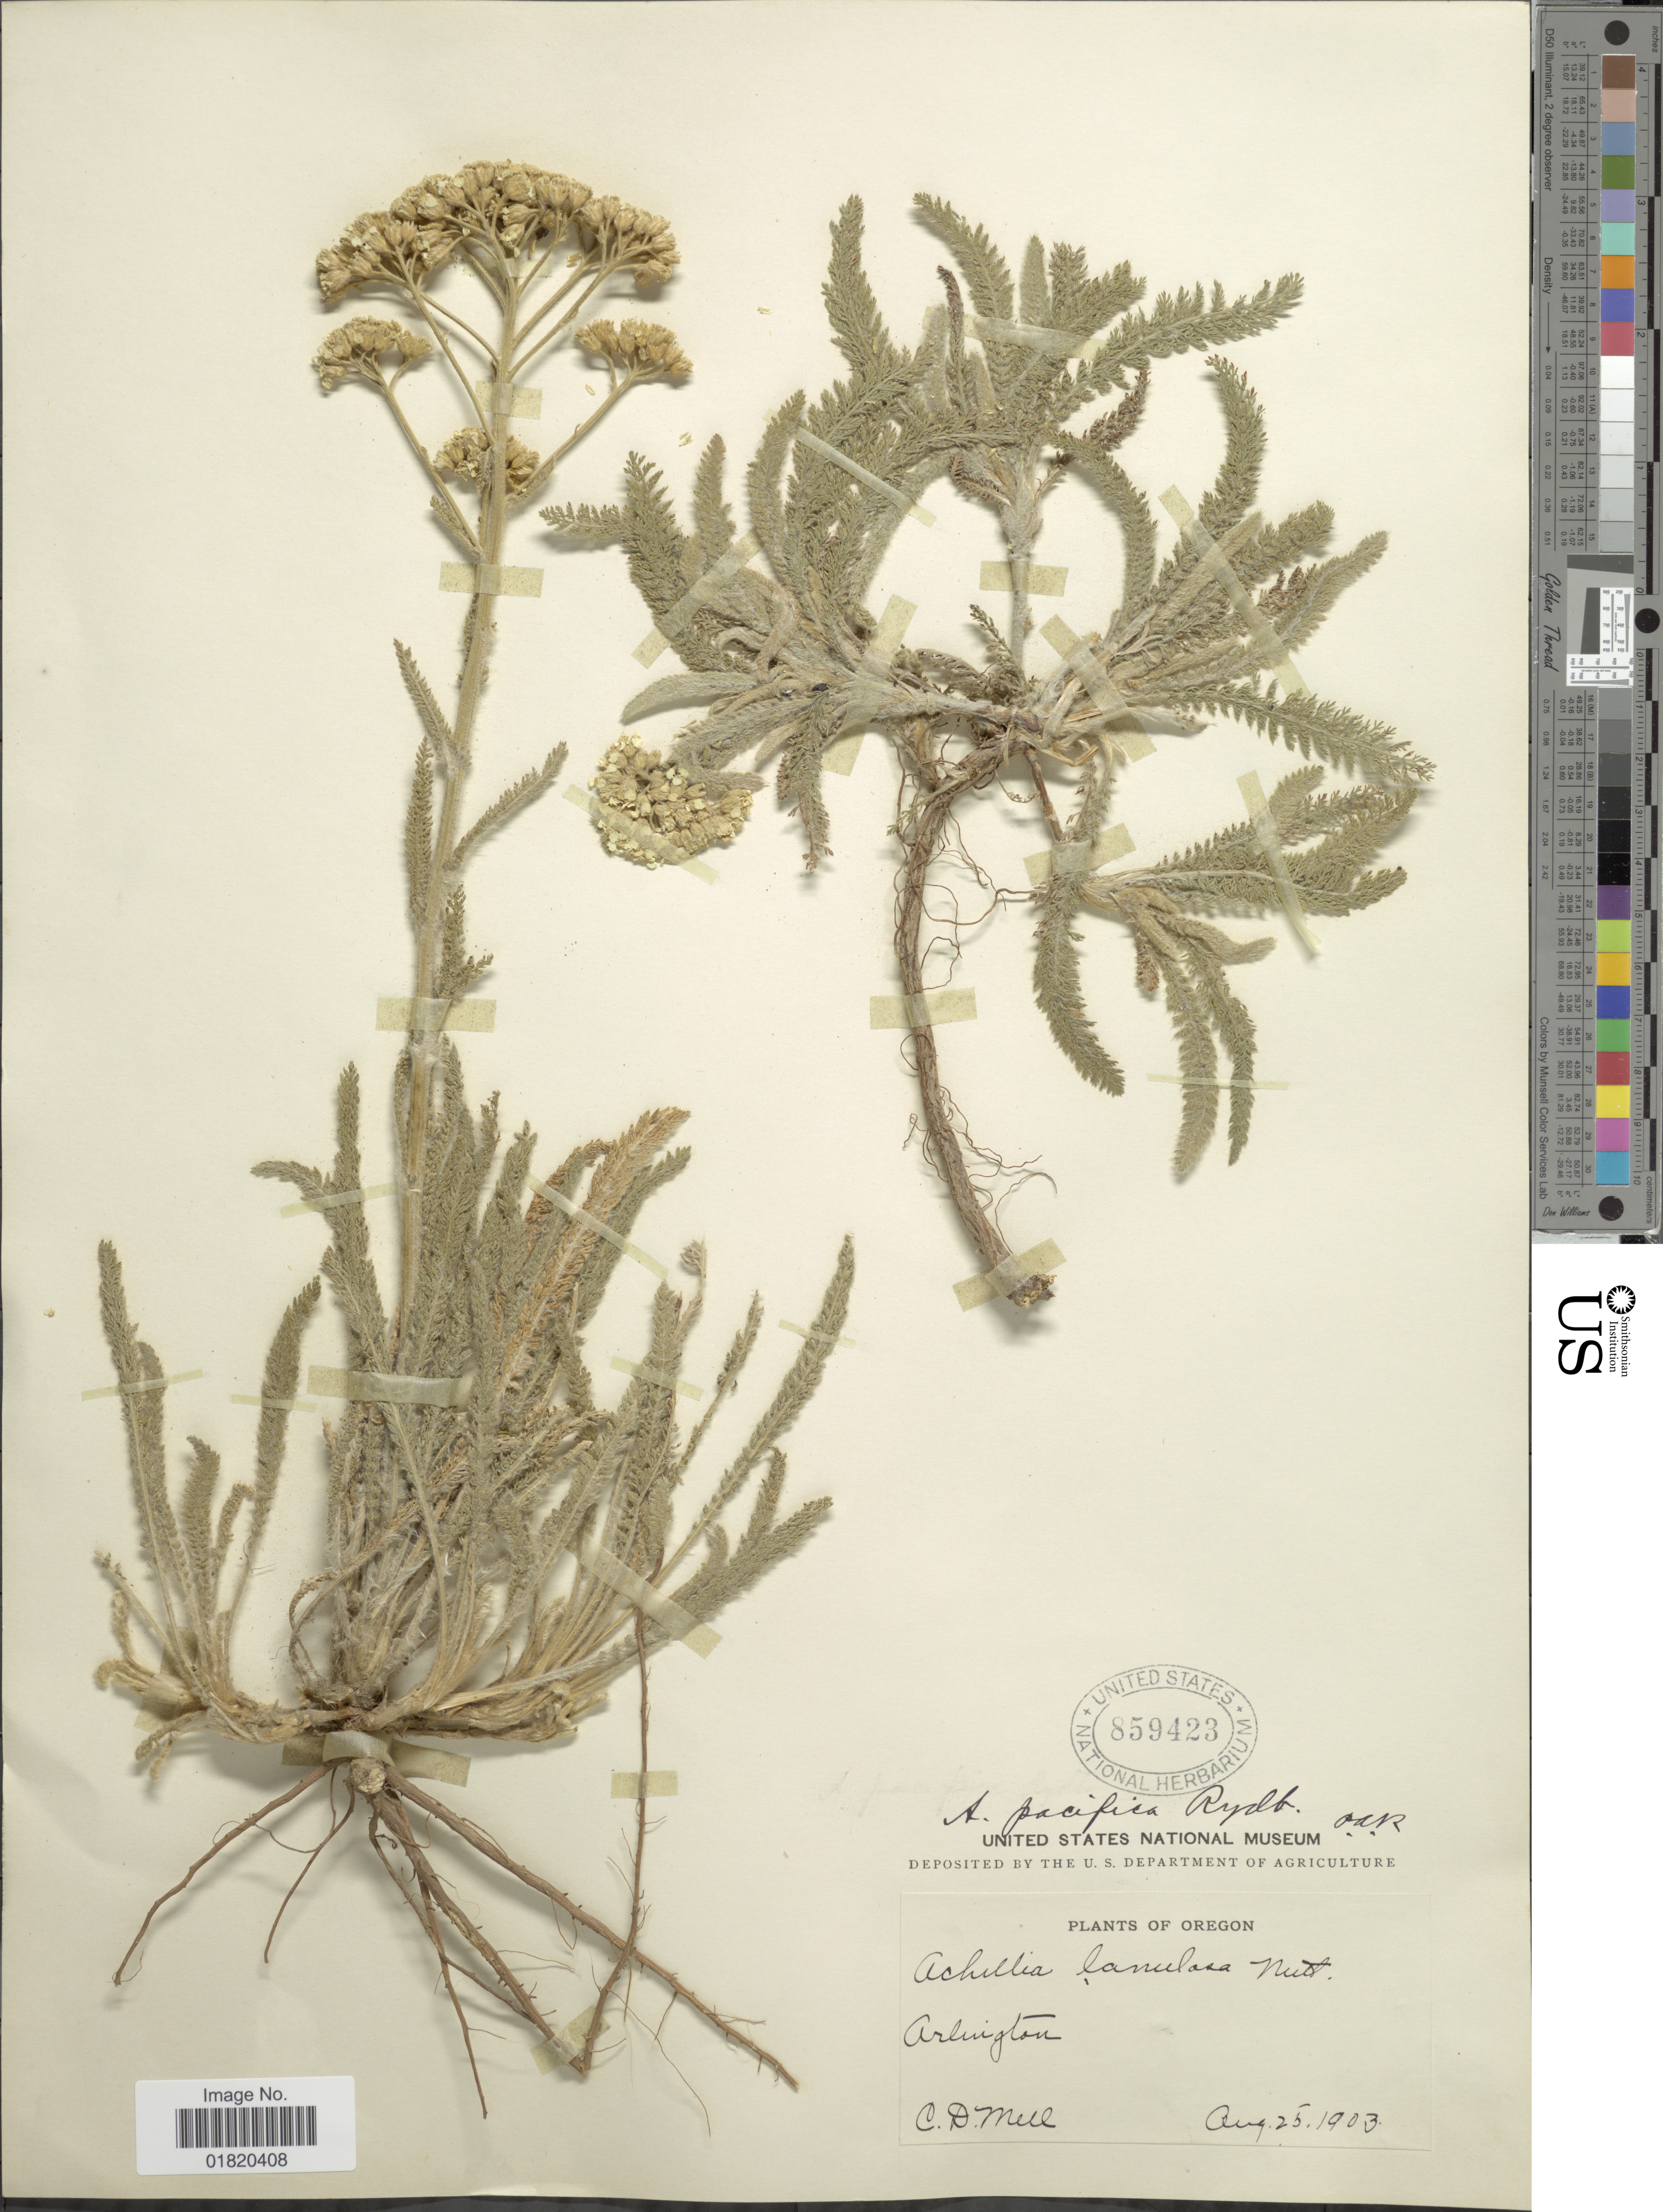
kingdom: Plantae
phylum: Tracheophyta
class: Magnoliopsida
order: Asterales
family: Asteraceae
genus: Achillea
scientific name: Achillea pacifica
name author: Rydb.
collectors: C. D. Mell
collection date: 1903-08-25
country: United States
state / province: Oregon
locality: Arlington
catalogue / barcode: US 859423